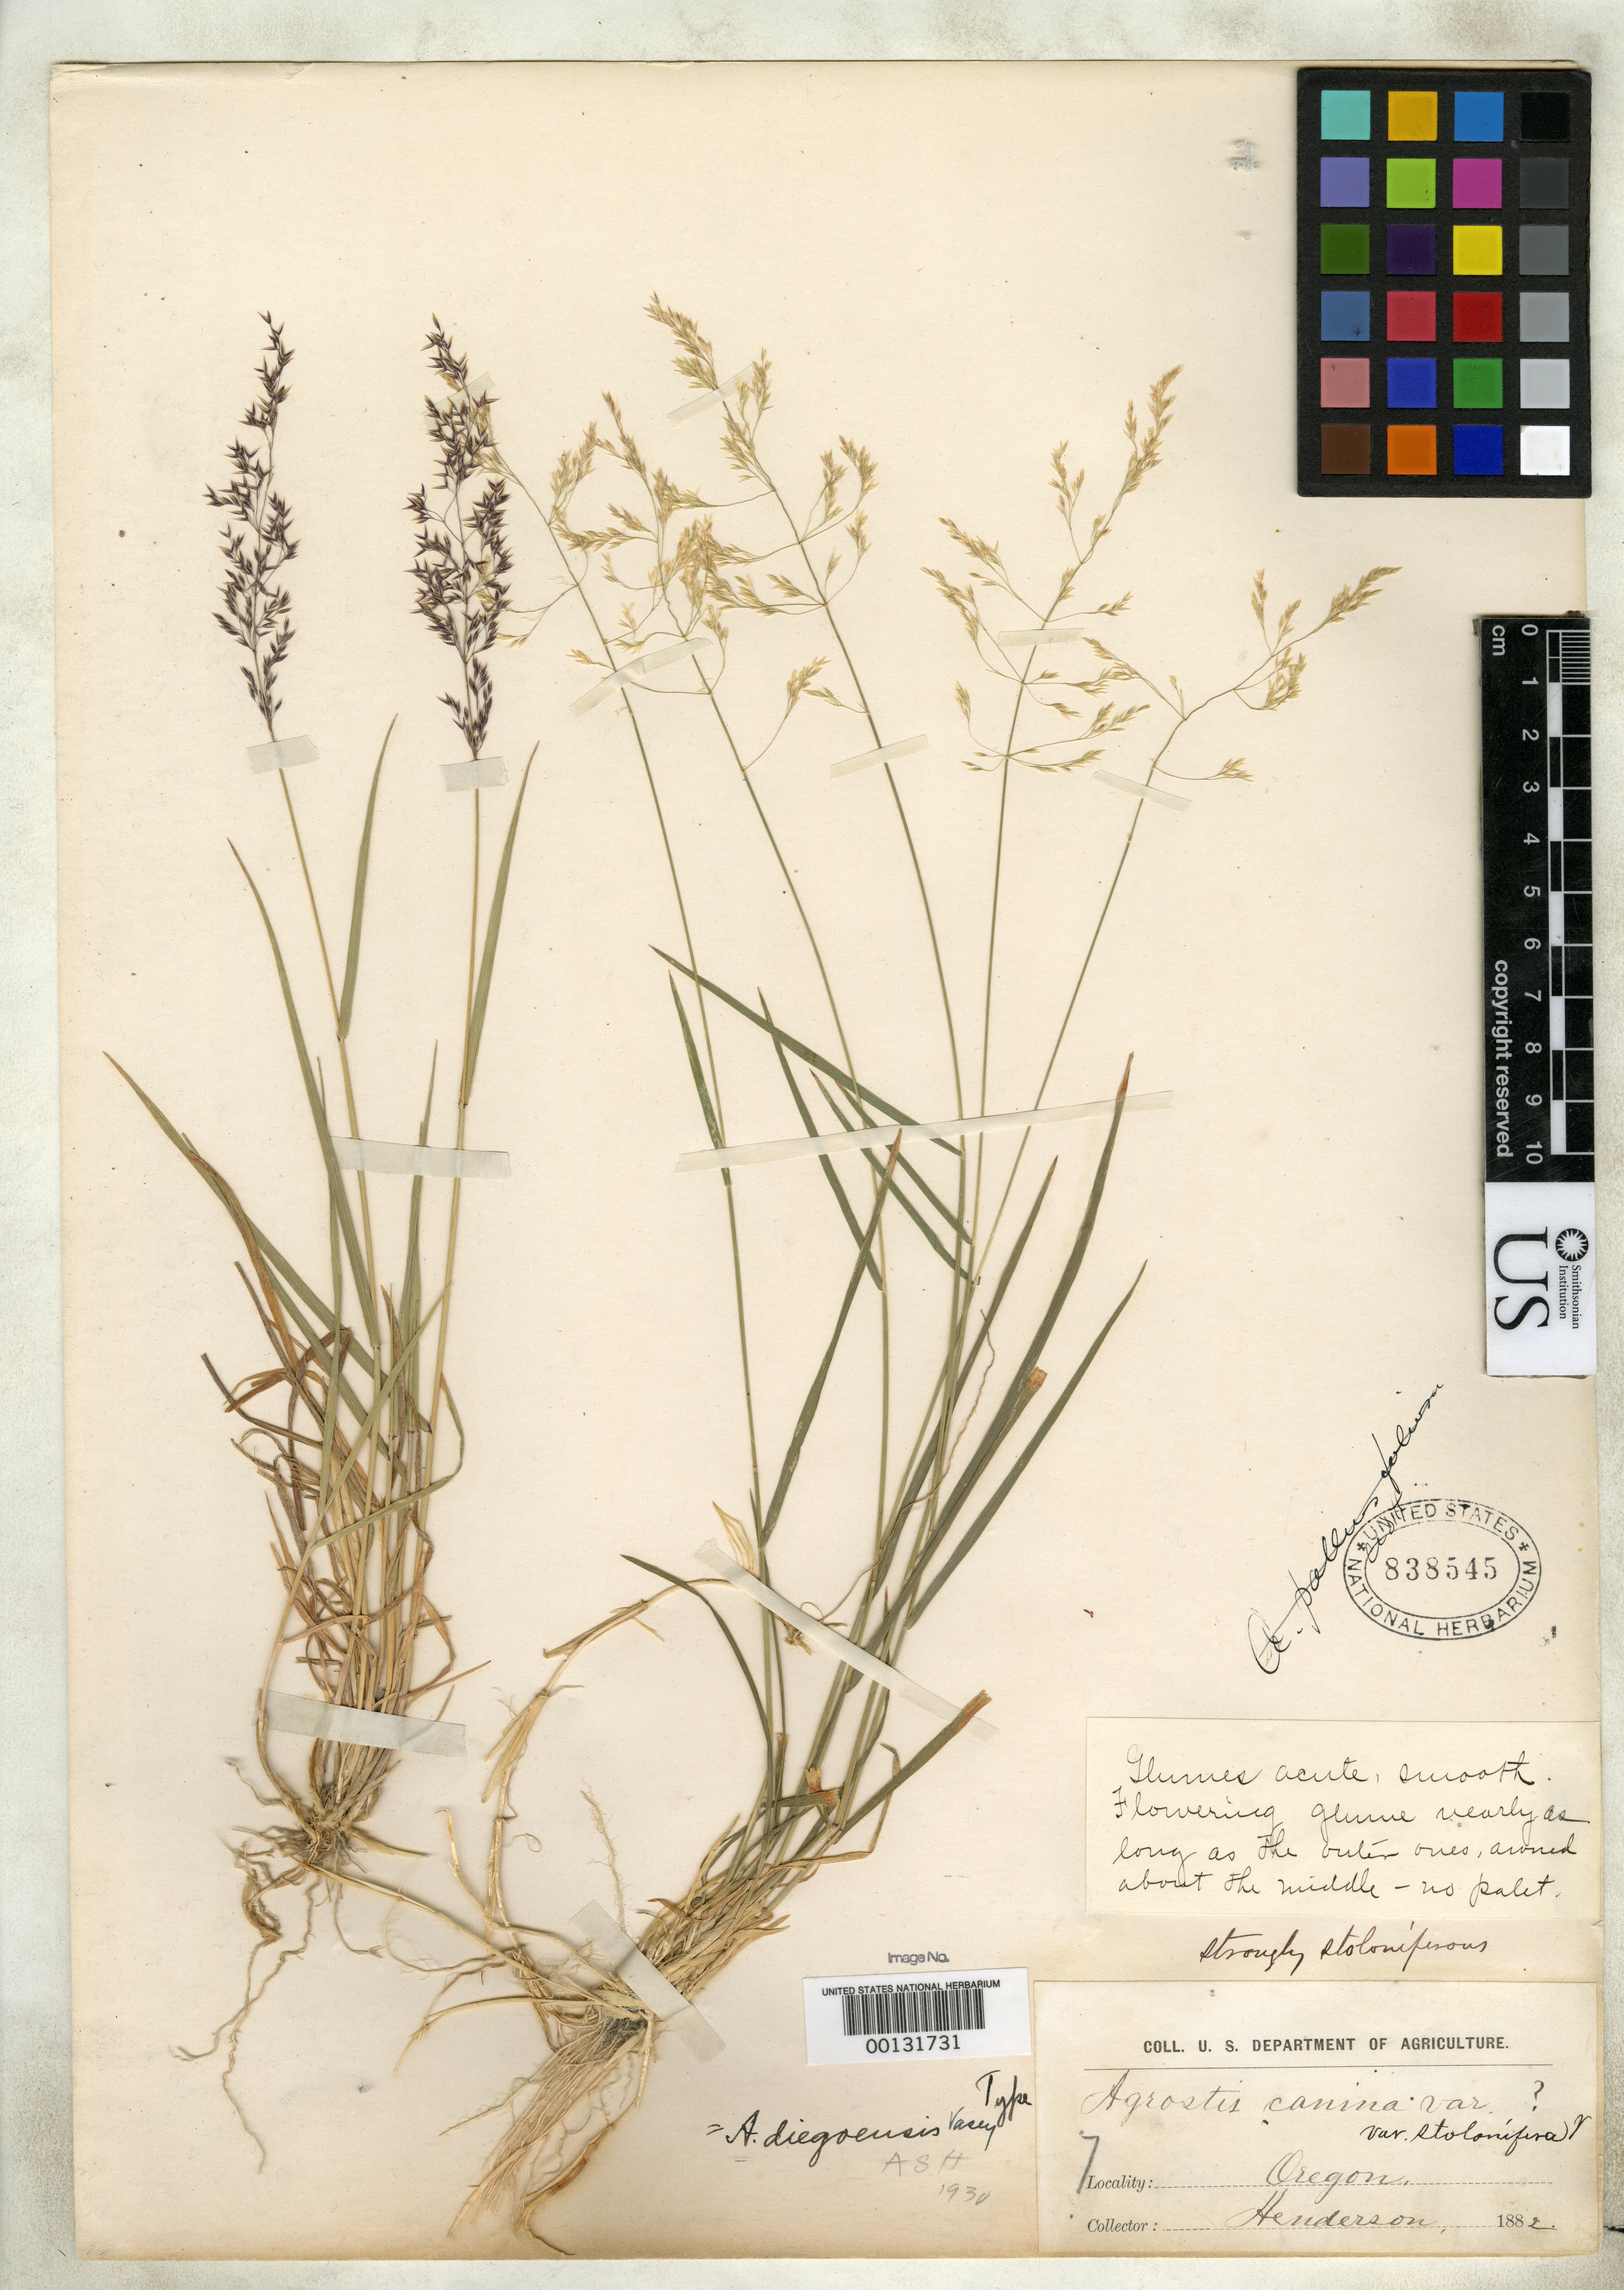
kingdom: Plantae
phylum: Tracheophyta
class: Liliopsida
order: Poales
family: Poaceae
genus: Agrostis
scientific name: Agrostis canina var. stolonifera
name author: Vasey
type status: Holotype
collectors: -. Henderson & -. Howell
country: United States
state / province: Oregon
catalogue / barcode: US 838545